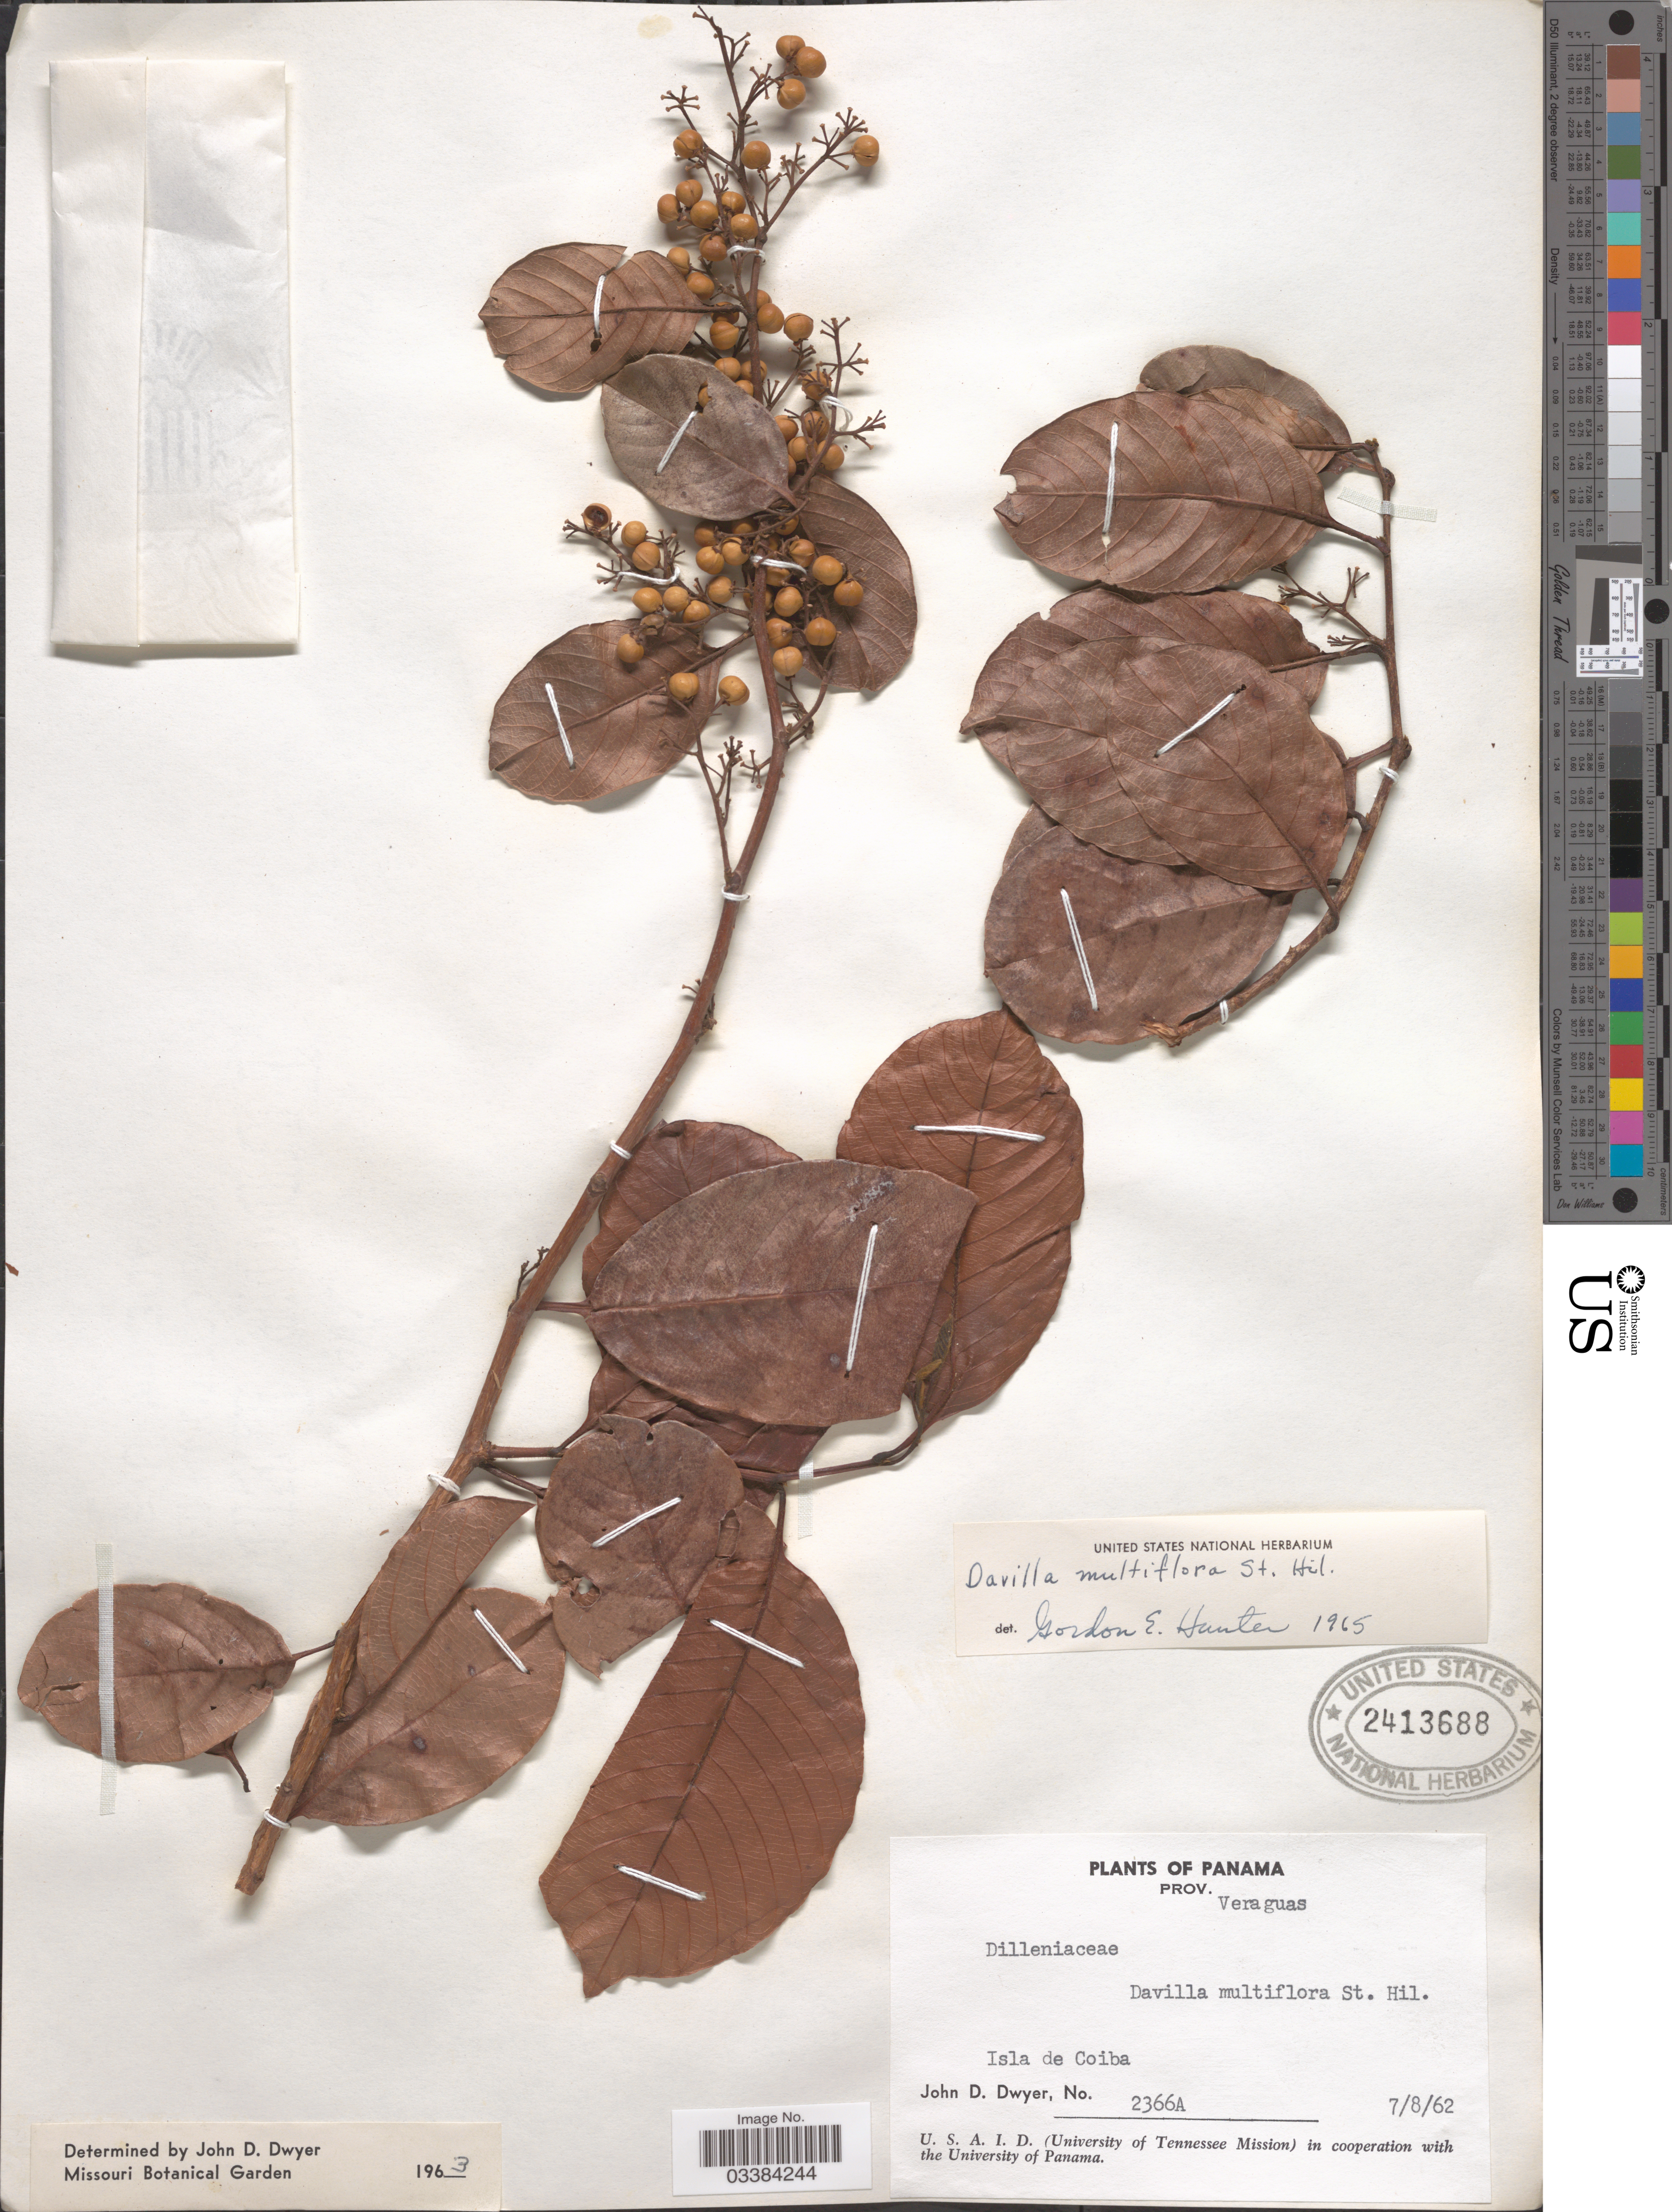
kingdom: Plantae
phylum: Tracheophyta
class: Magnoliopsida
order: Dilleniales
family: Dilleniaceae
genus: Davilla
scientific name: Davilla multiflora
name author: (DC.) A. St.-Hil.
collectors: J. D. Dwyer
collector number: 2366A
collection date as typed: Transcribed d/m/y: 7/8/62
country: Panama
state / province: Veraguas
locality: Isla de Coiba.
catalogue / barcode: US 2413688